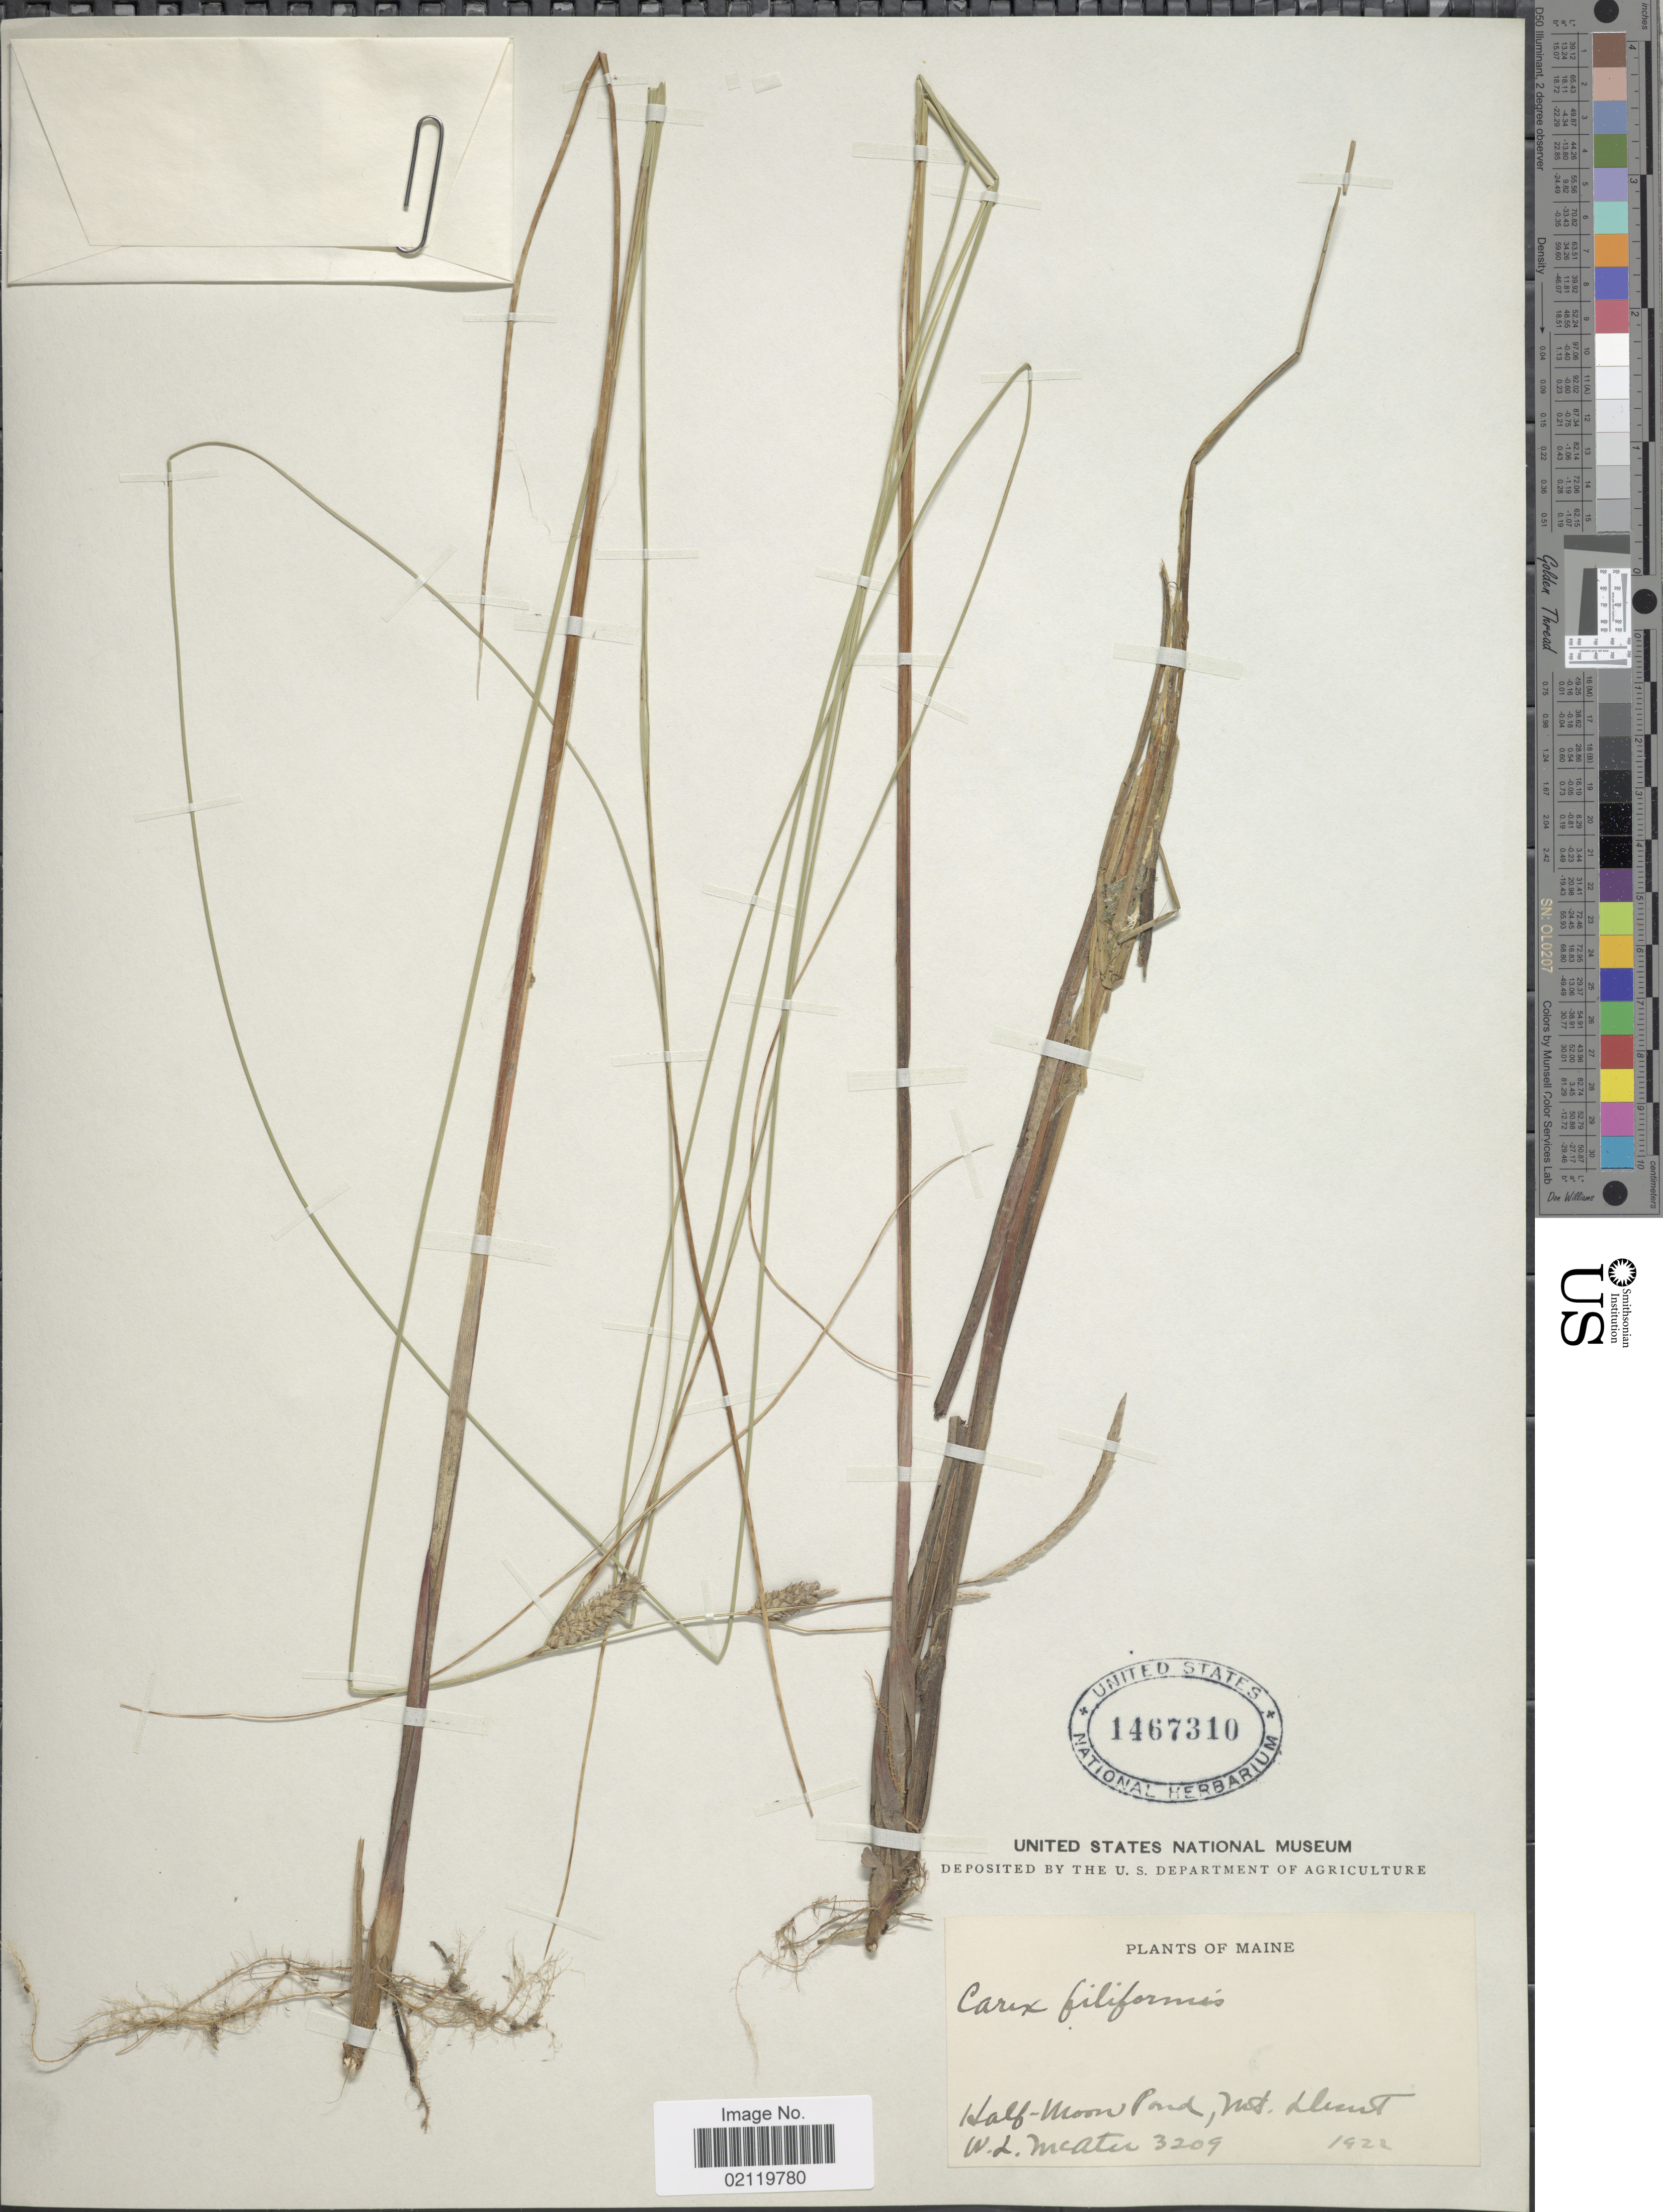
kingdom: Plantae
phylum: Tracheophyta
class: Liliopsida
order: Poales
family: Cyperaceae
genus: Carex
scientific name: Carex lasiocarpa var. americana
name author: Fernald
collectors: W. McAtee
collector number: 3209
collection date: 1922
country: United States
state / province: Maine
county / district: Hancock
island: Mt. Desert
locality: Half-Moon Pond, Mt. Desert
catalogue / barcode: US 1467310